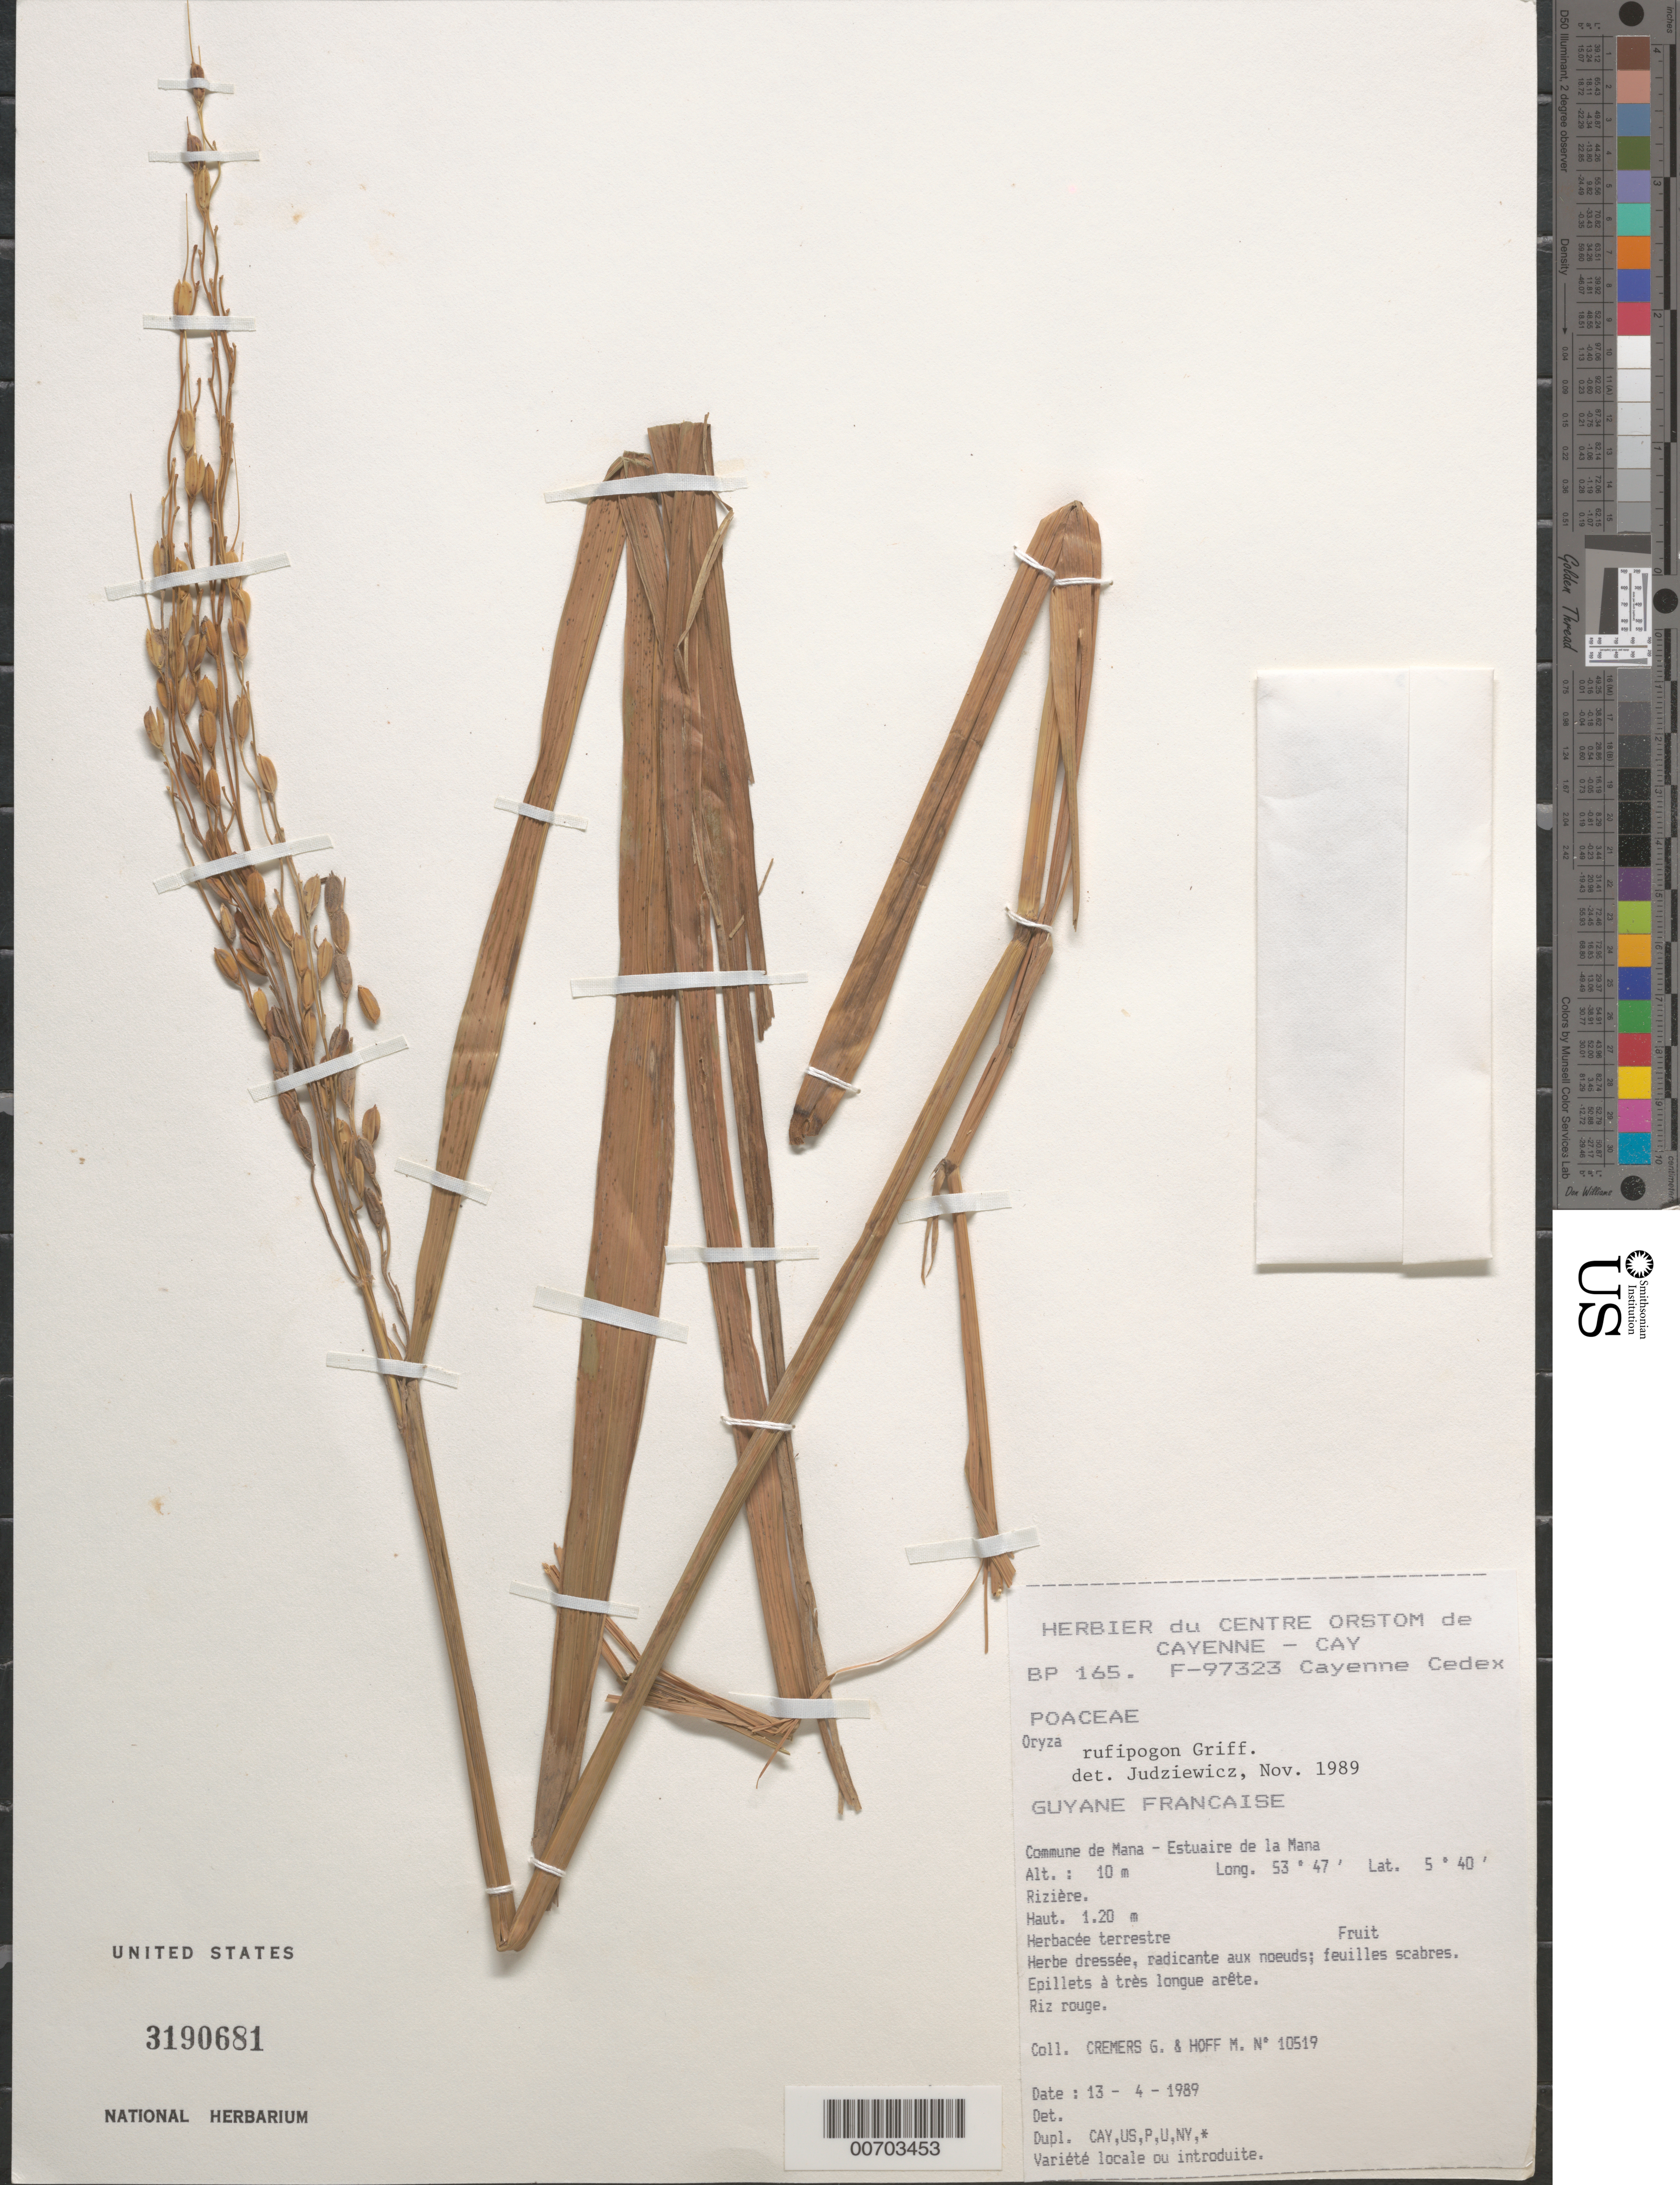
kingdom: Plantae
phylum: Tracheophyta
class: Liliopsida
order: Poales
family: Poaceae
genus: Oryza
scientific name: Oryza rufipogon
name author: Griffith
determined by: Judziewicz, E. J.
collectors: G. Cremers & M. Hoff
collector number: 10519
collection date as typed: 13-Apr-89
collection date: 1989-04-13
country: French Guiana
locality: Commune de Mana, Estuaire de la Mana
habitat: Rizière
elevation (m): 10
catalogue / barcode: US 3190681